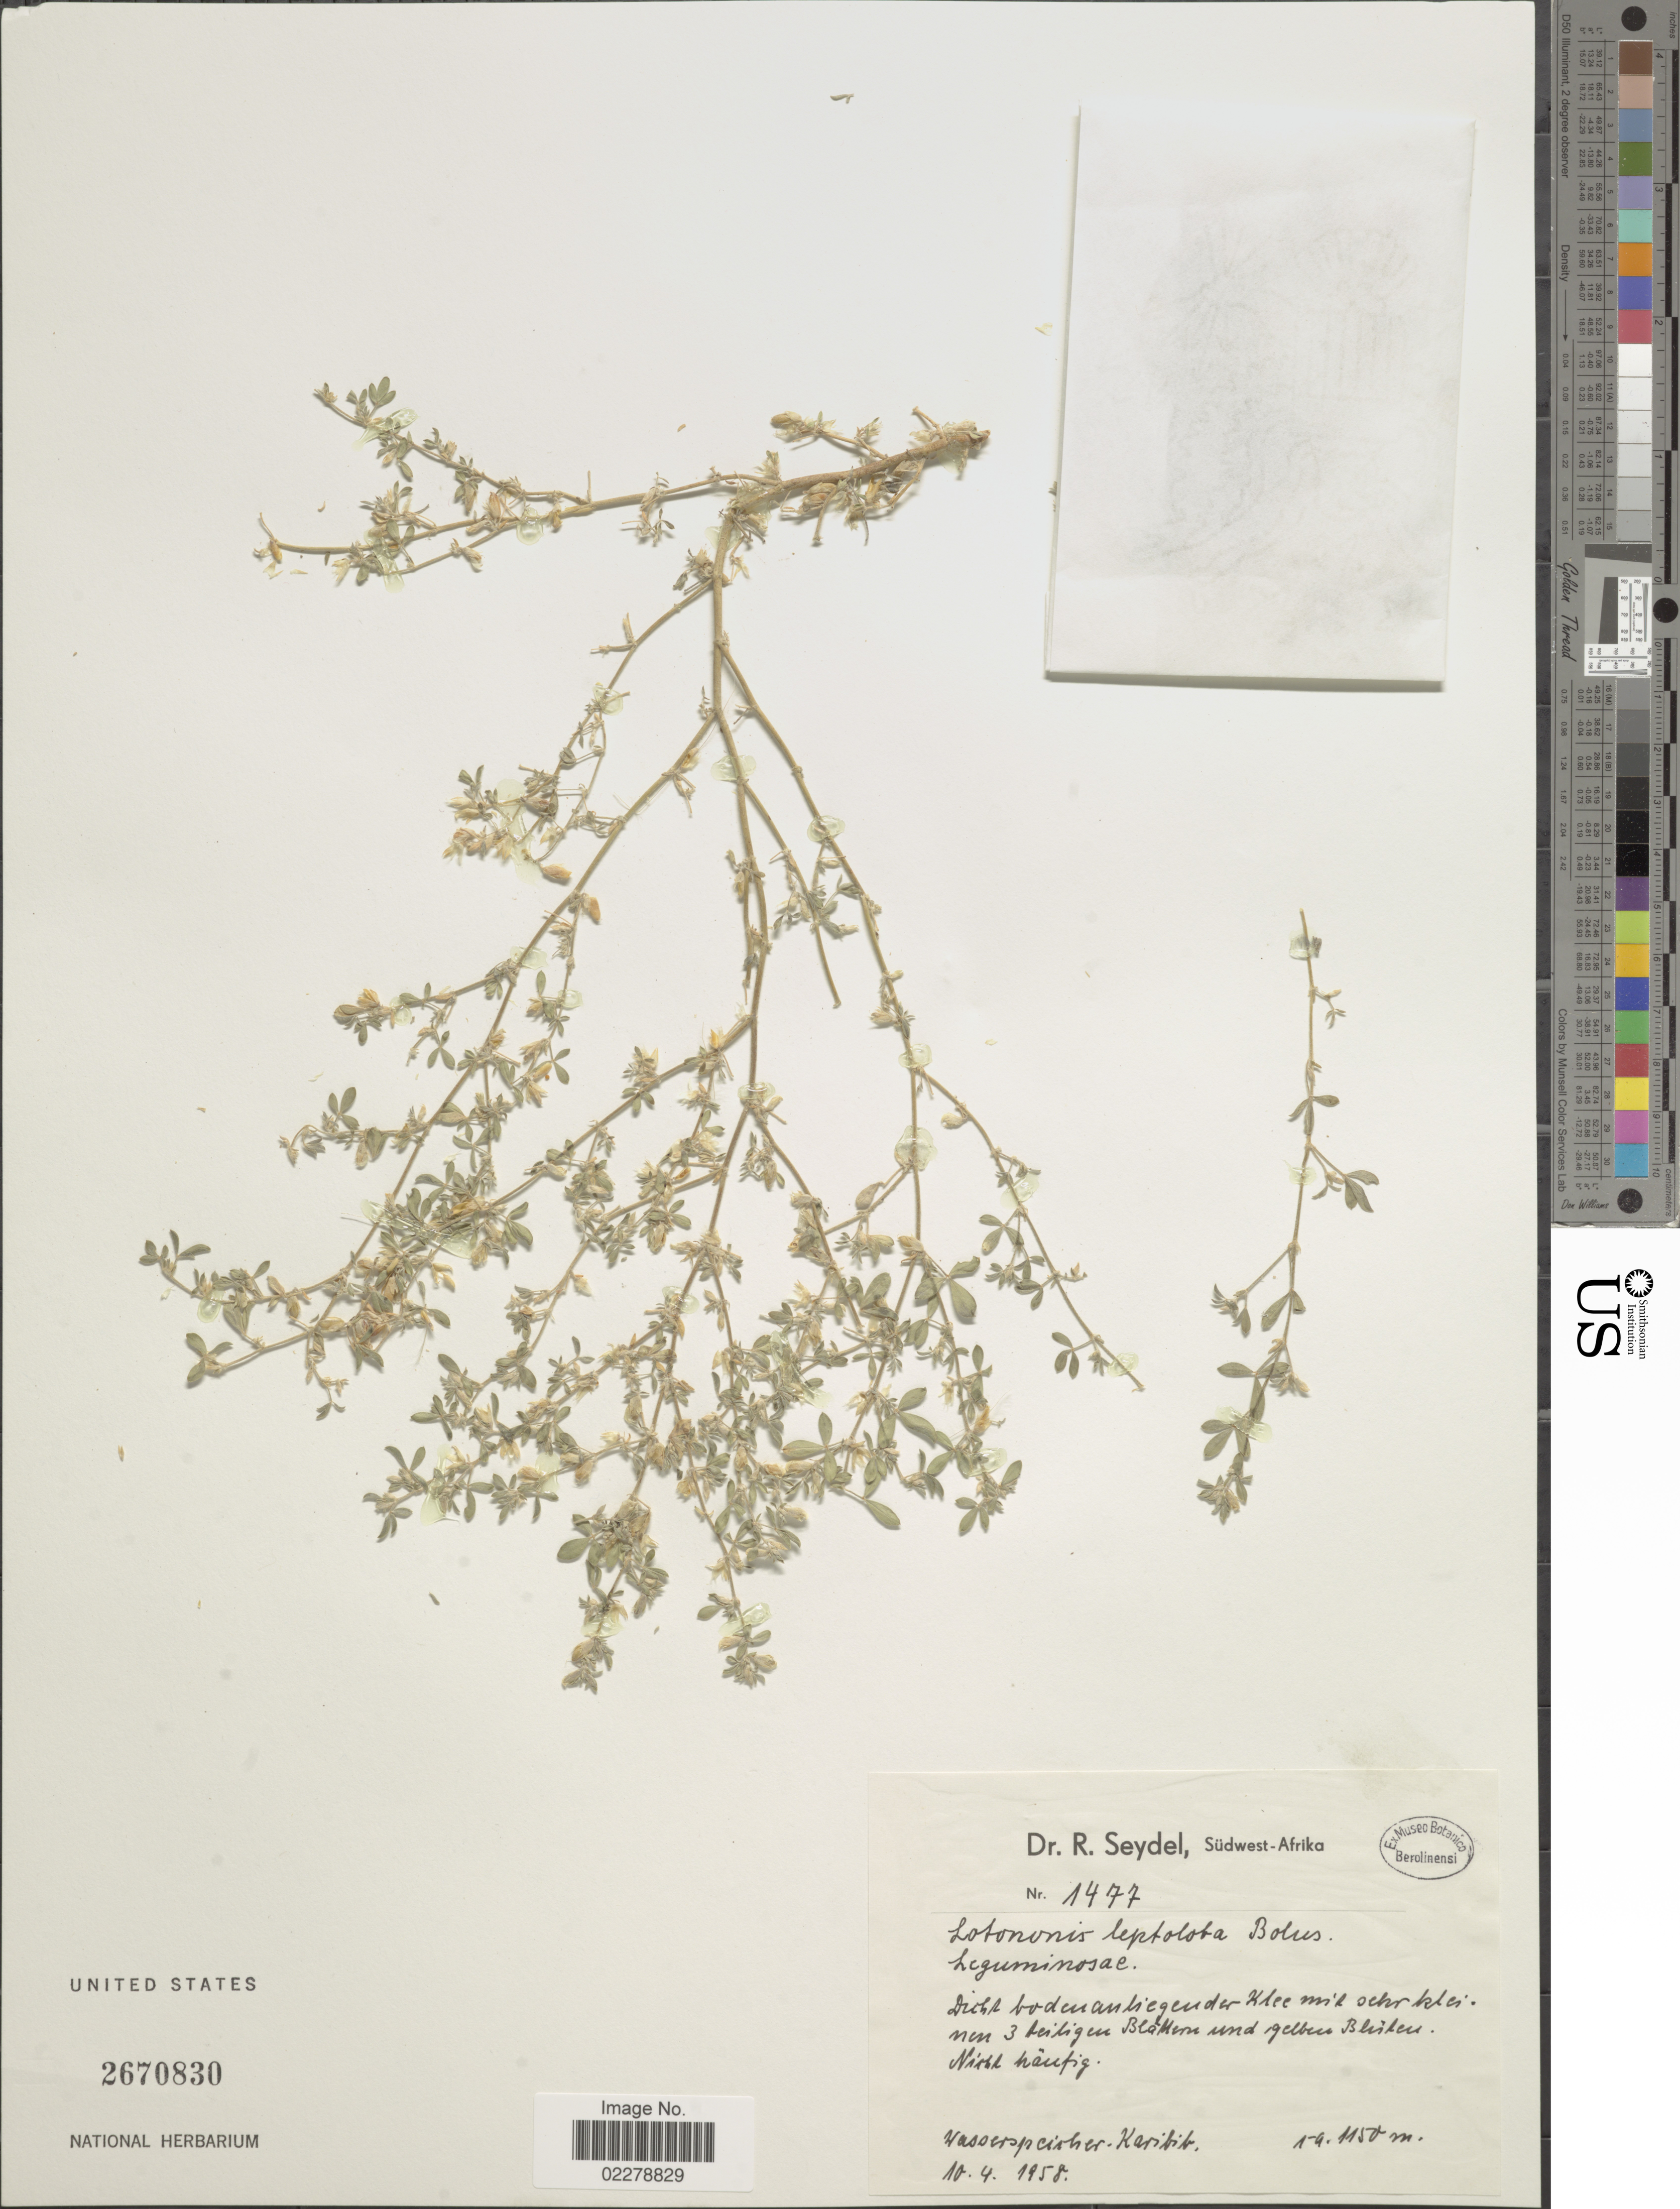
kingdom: Plantae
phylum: Tracheophyta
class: Magnoliopsida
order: Fabales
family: Fabaceae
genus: Lotononis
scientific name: Lotononis leptoloba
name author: Bolus in Schltr.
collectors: R. Seydel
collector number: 1477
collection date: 1958-05-10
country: Namibia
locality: Südwest-Afrika. Wasserspeicher. Karibib.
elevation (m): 1150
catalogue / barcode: US 2670830